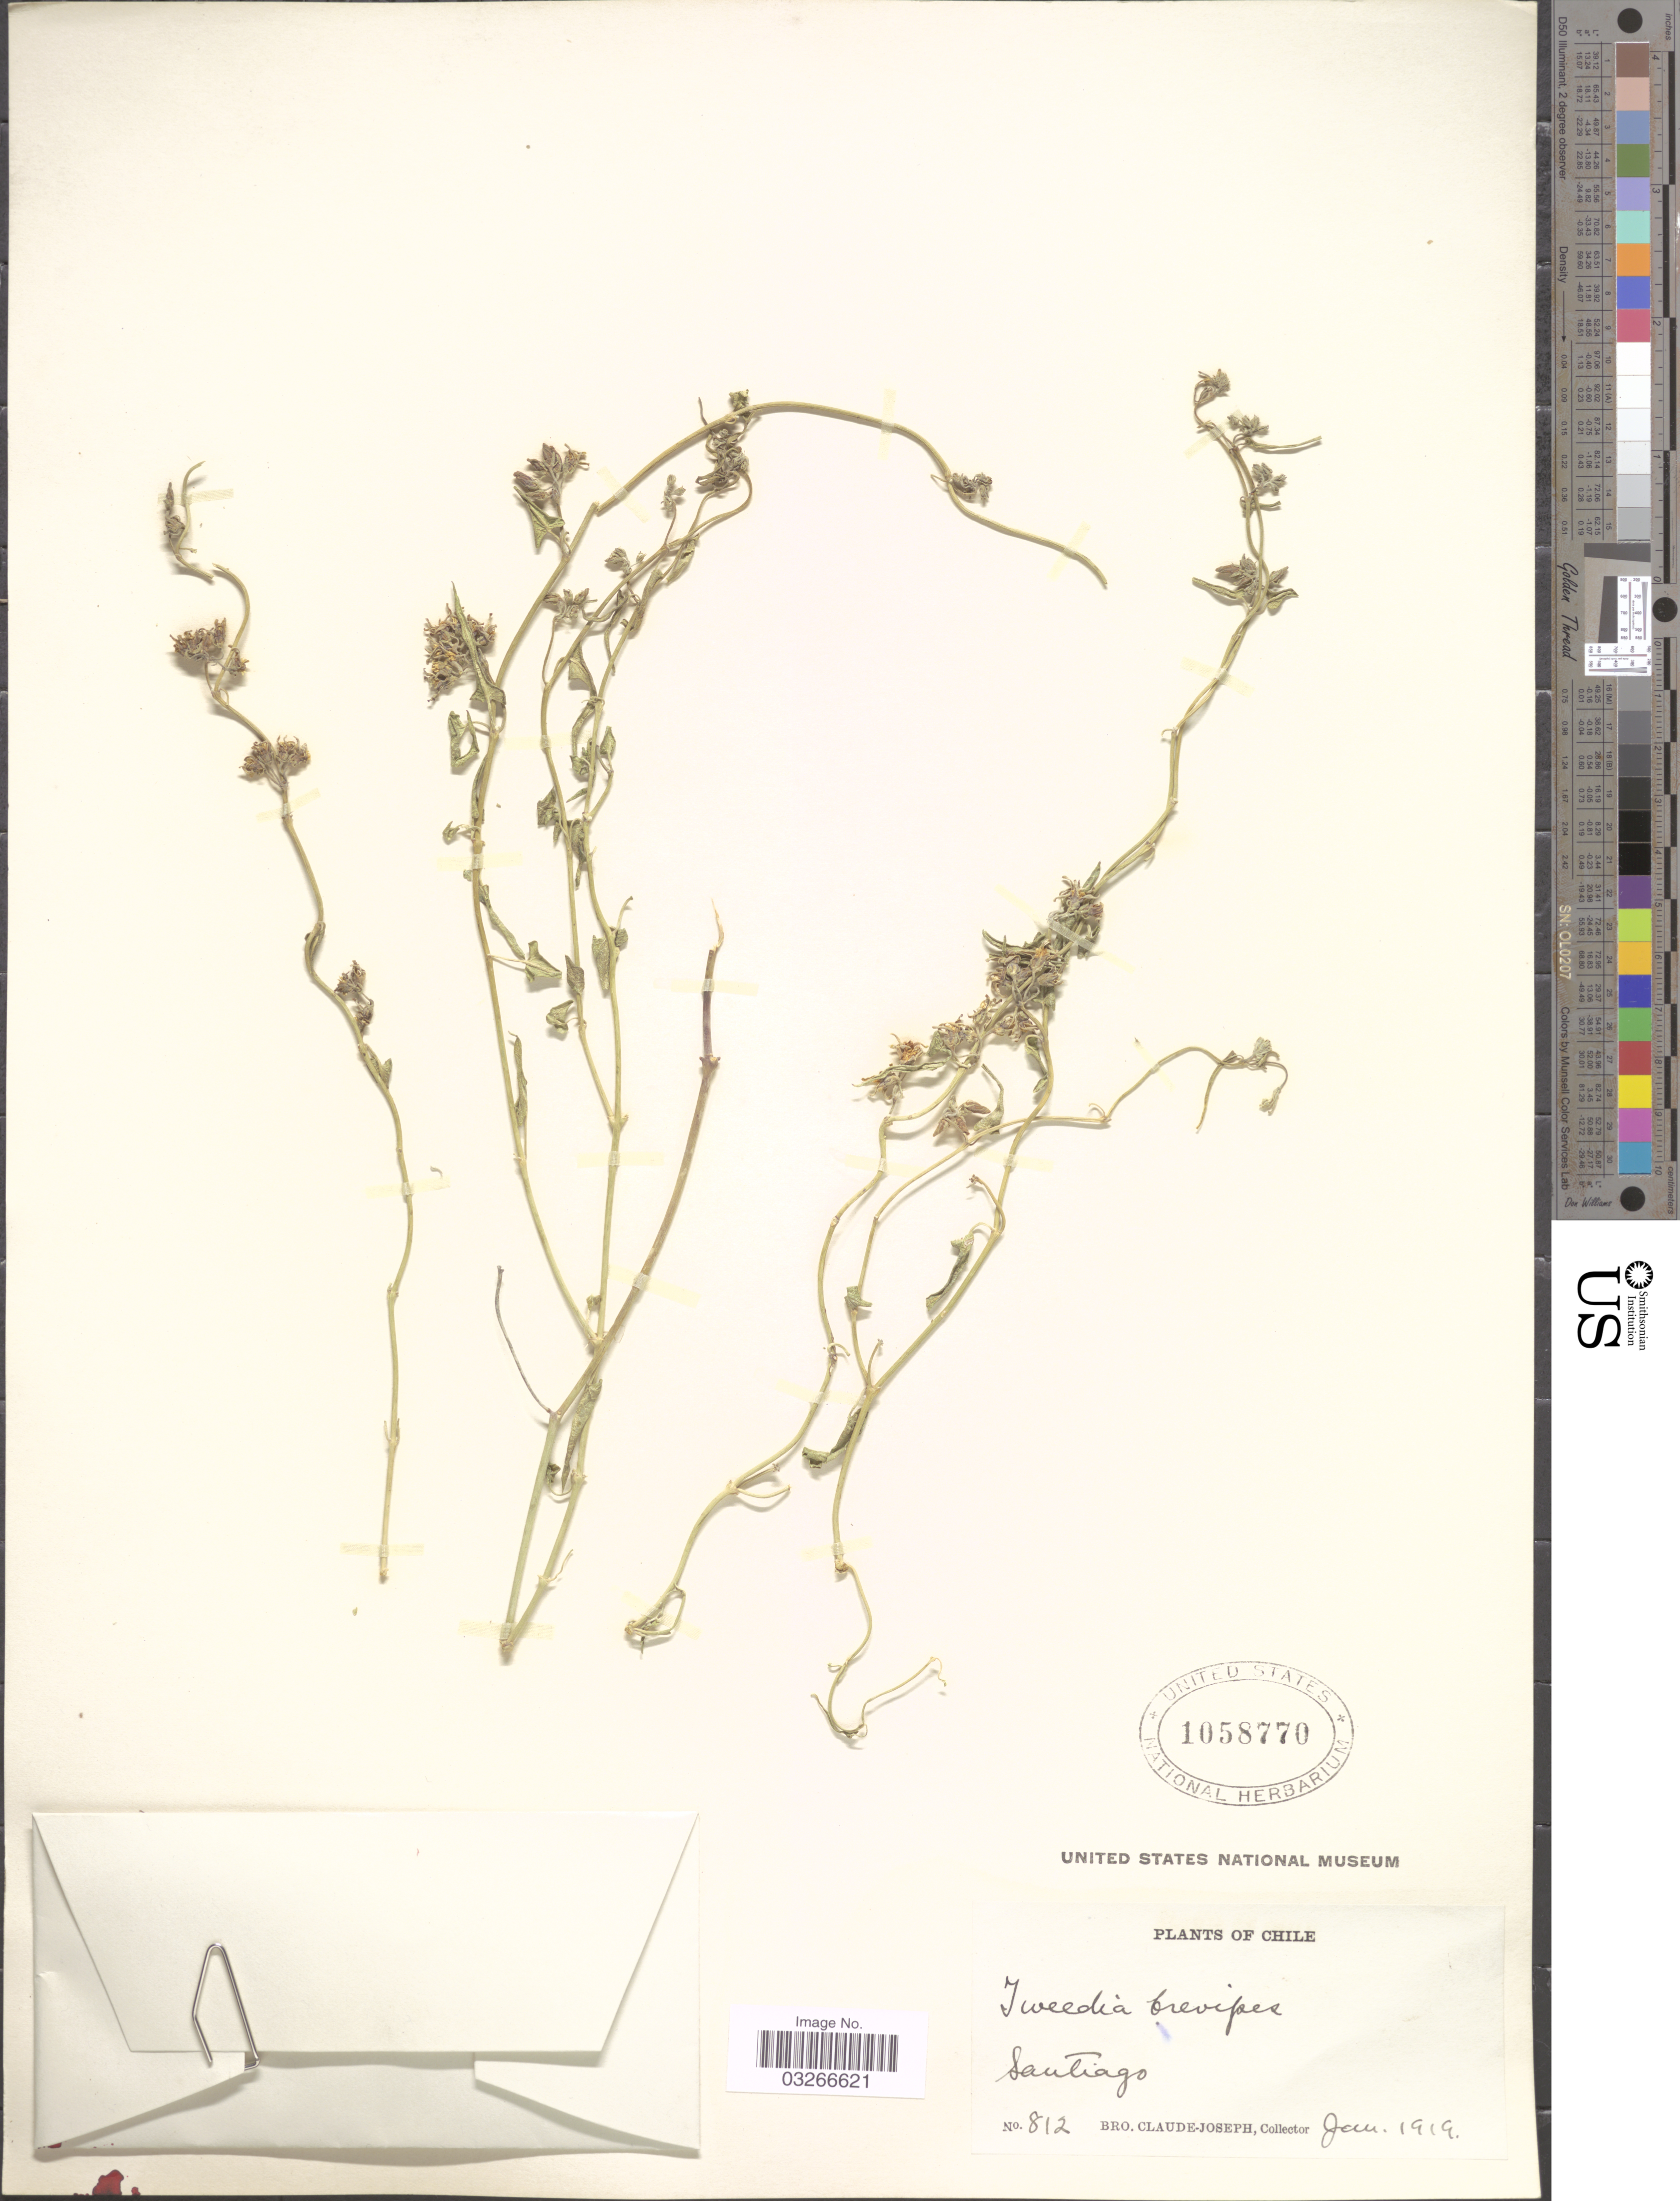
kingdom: Plantae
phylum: Tracheophyta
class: Magnoliopsida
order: Gentianales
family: Apocynaceae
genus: Tweedia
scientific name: Tweedia brevipes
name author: (Phil.) Malme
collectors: Bro. Claude-Joseph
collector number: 812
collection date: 1919-01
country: Chile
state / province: Región Metropolitana (RM)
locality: Santiago.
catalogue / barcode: US 1058770